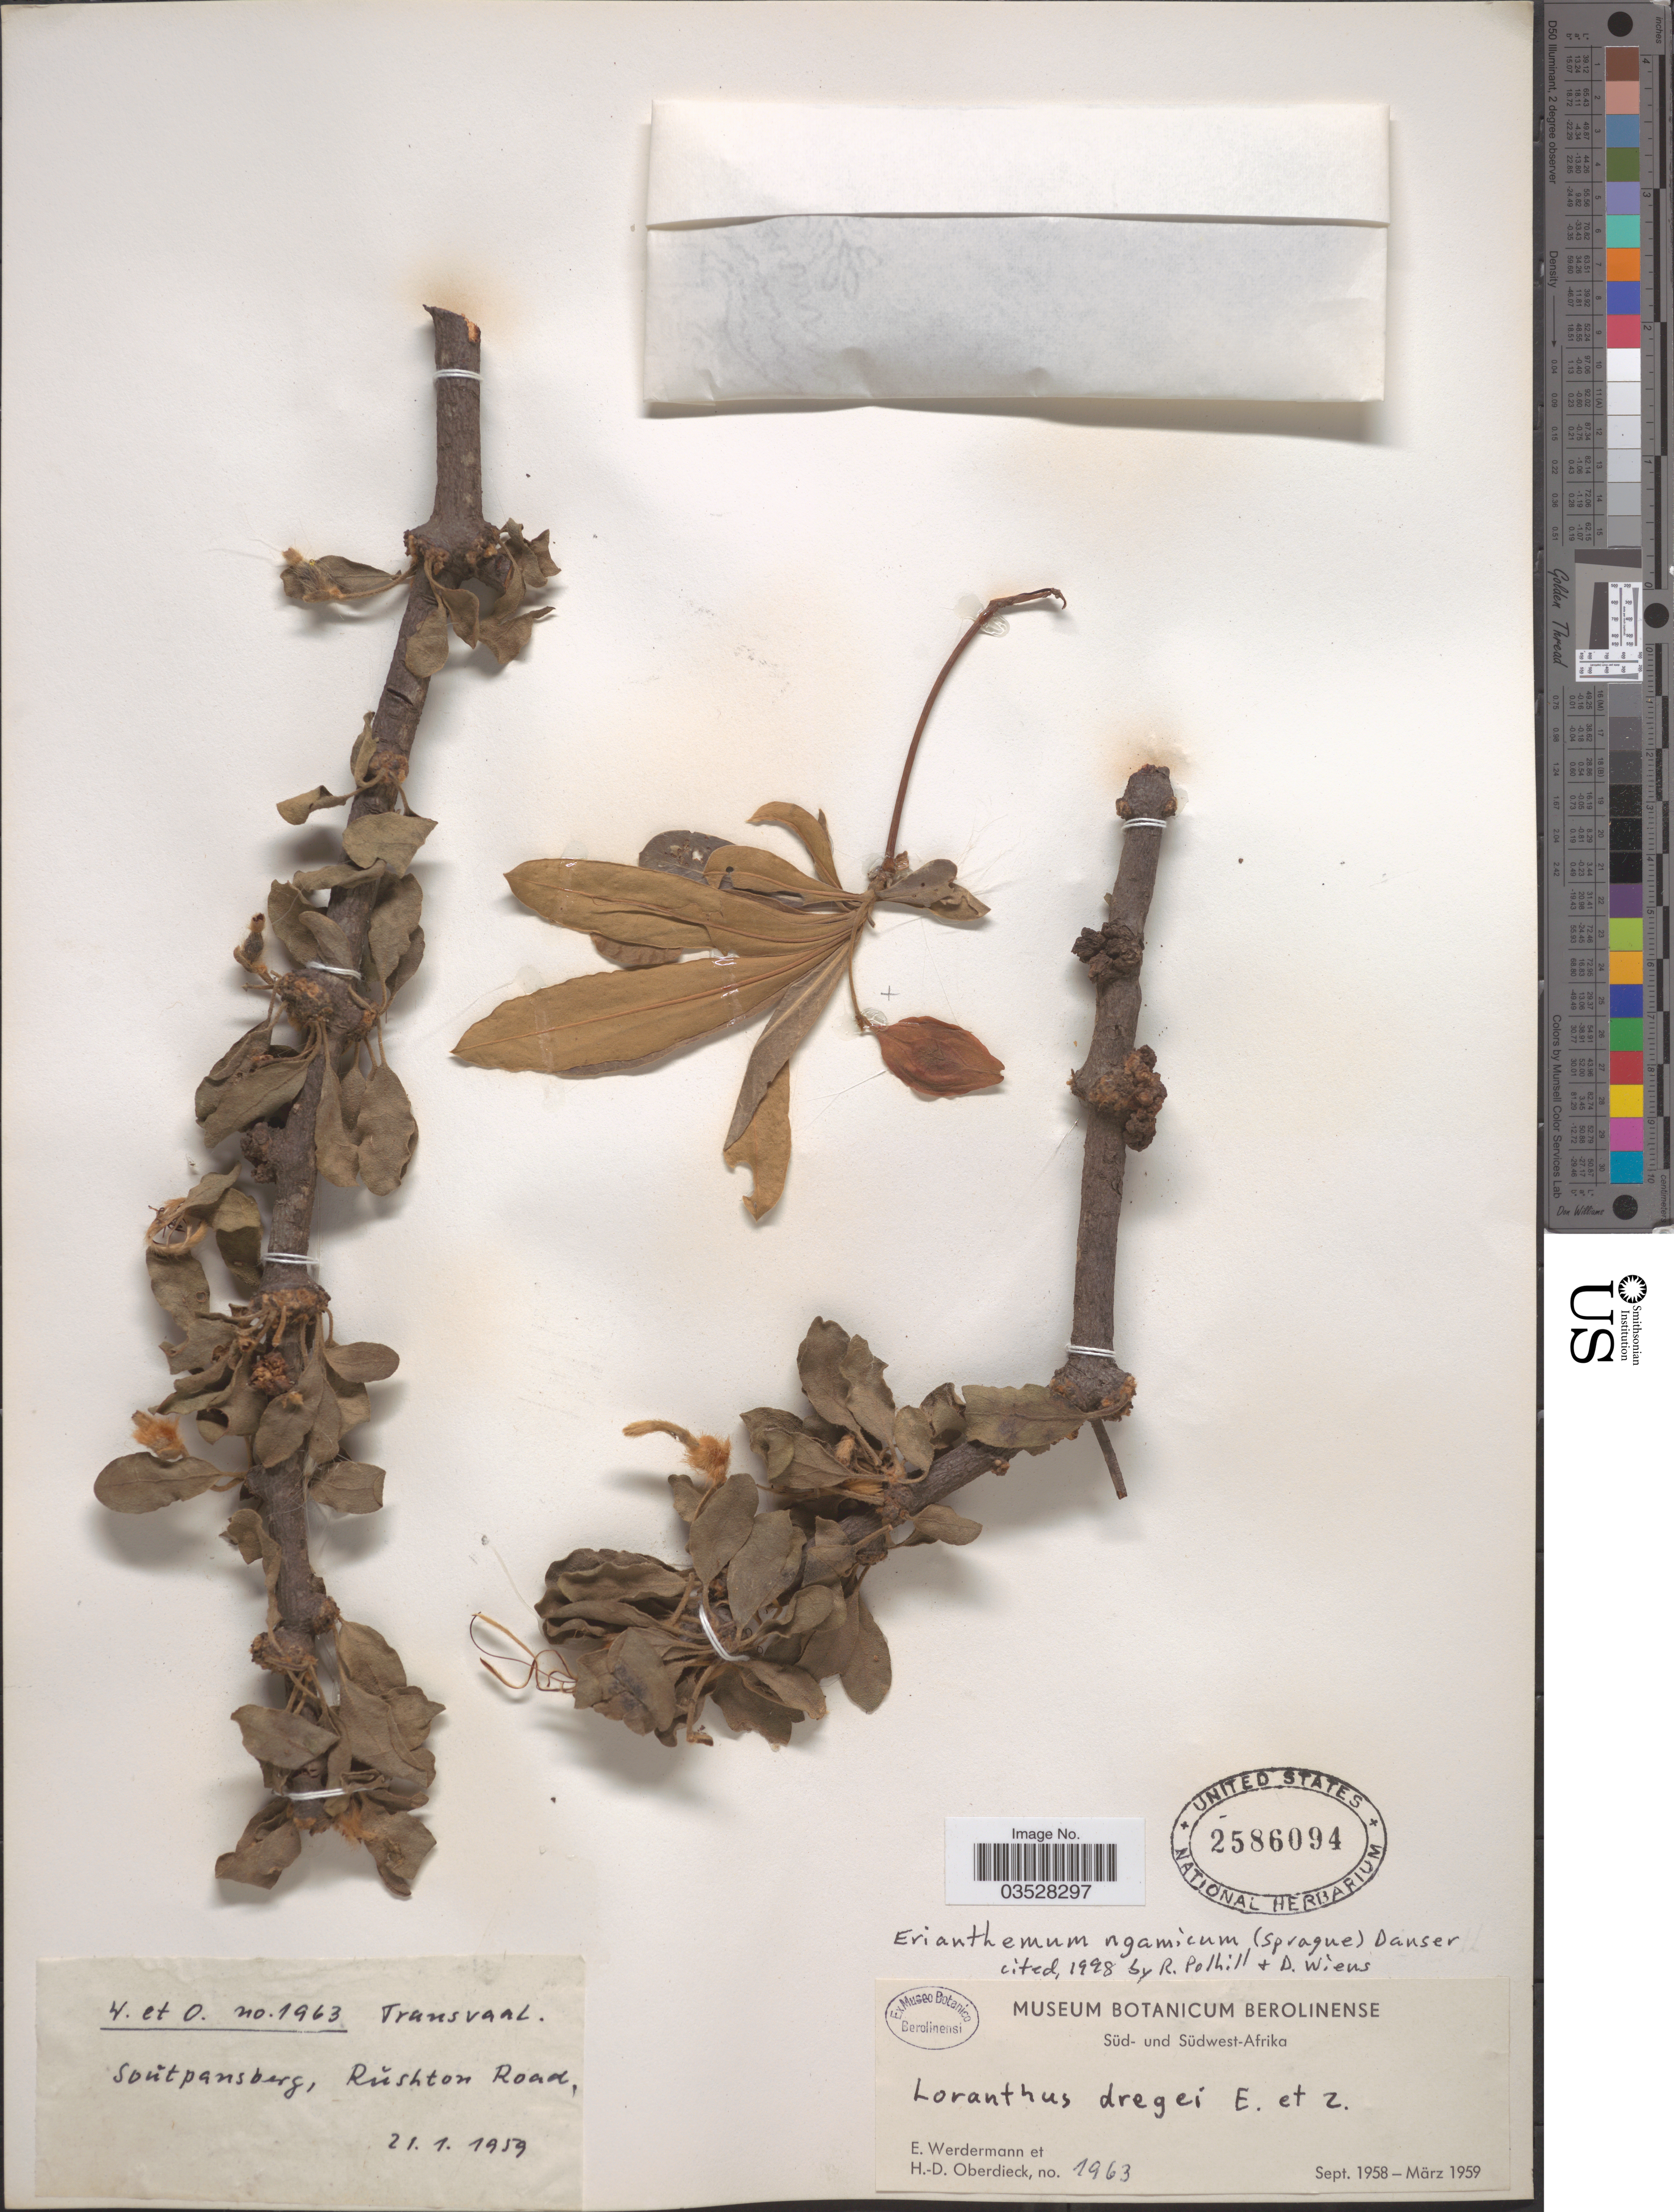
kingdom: Plantae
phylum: Tracheophyta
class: Magnoliopsida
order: Santalales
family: Loranthaceae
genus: Erianthemum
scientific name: Erianthemum ngamicum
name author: (Sprague) Danser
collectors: E. Werdermann & H. Oberdieck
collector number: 1963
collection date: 1959-01-21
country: South Africa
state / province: Limpopo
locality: Transvaal. Soütpansberg, Rŭshton Road.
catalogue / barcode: US 2586094